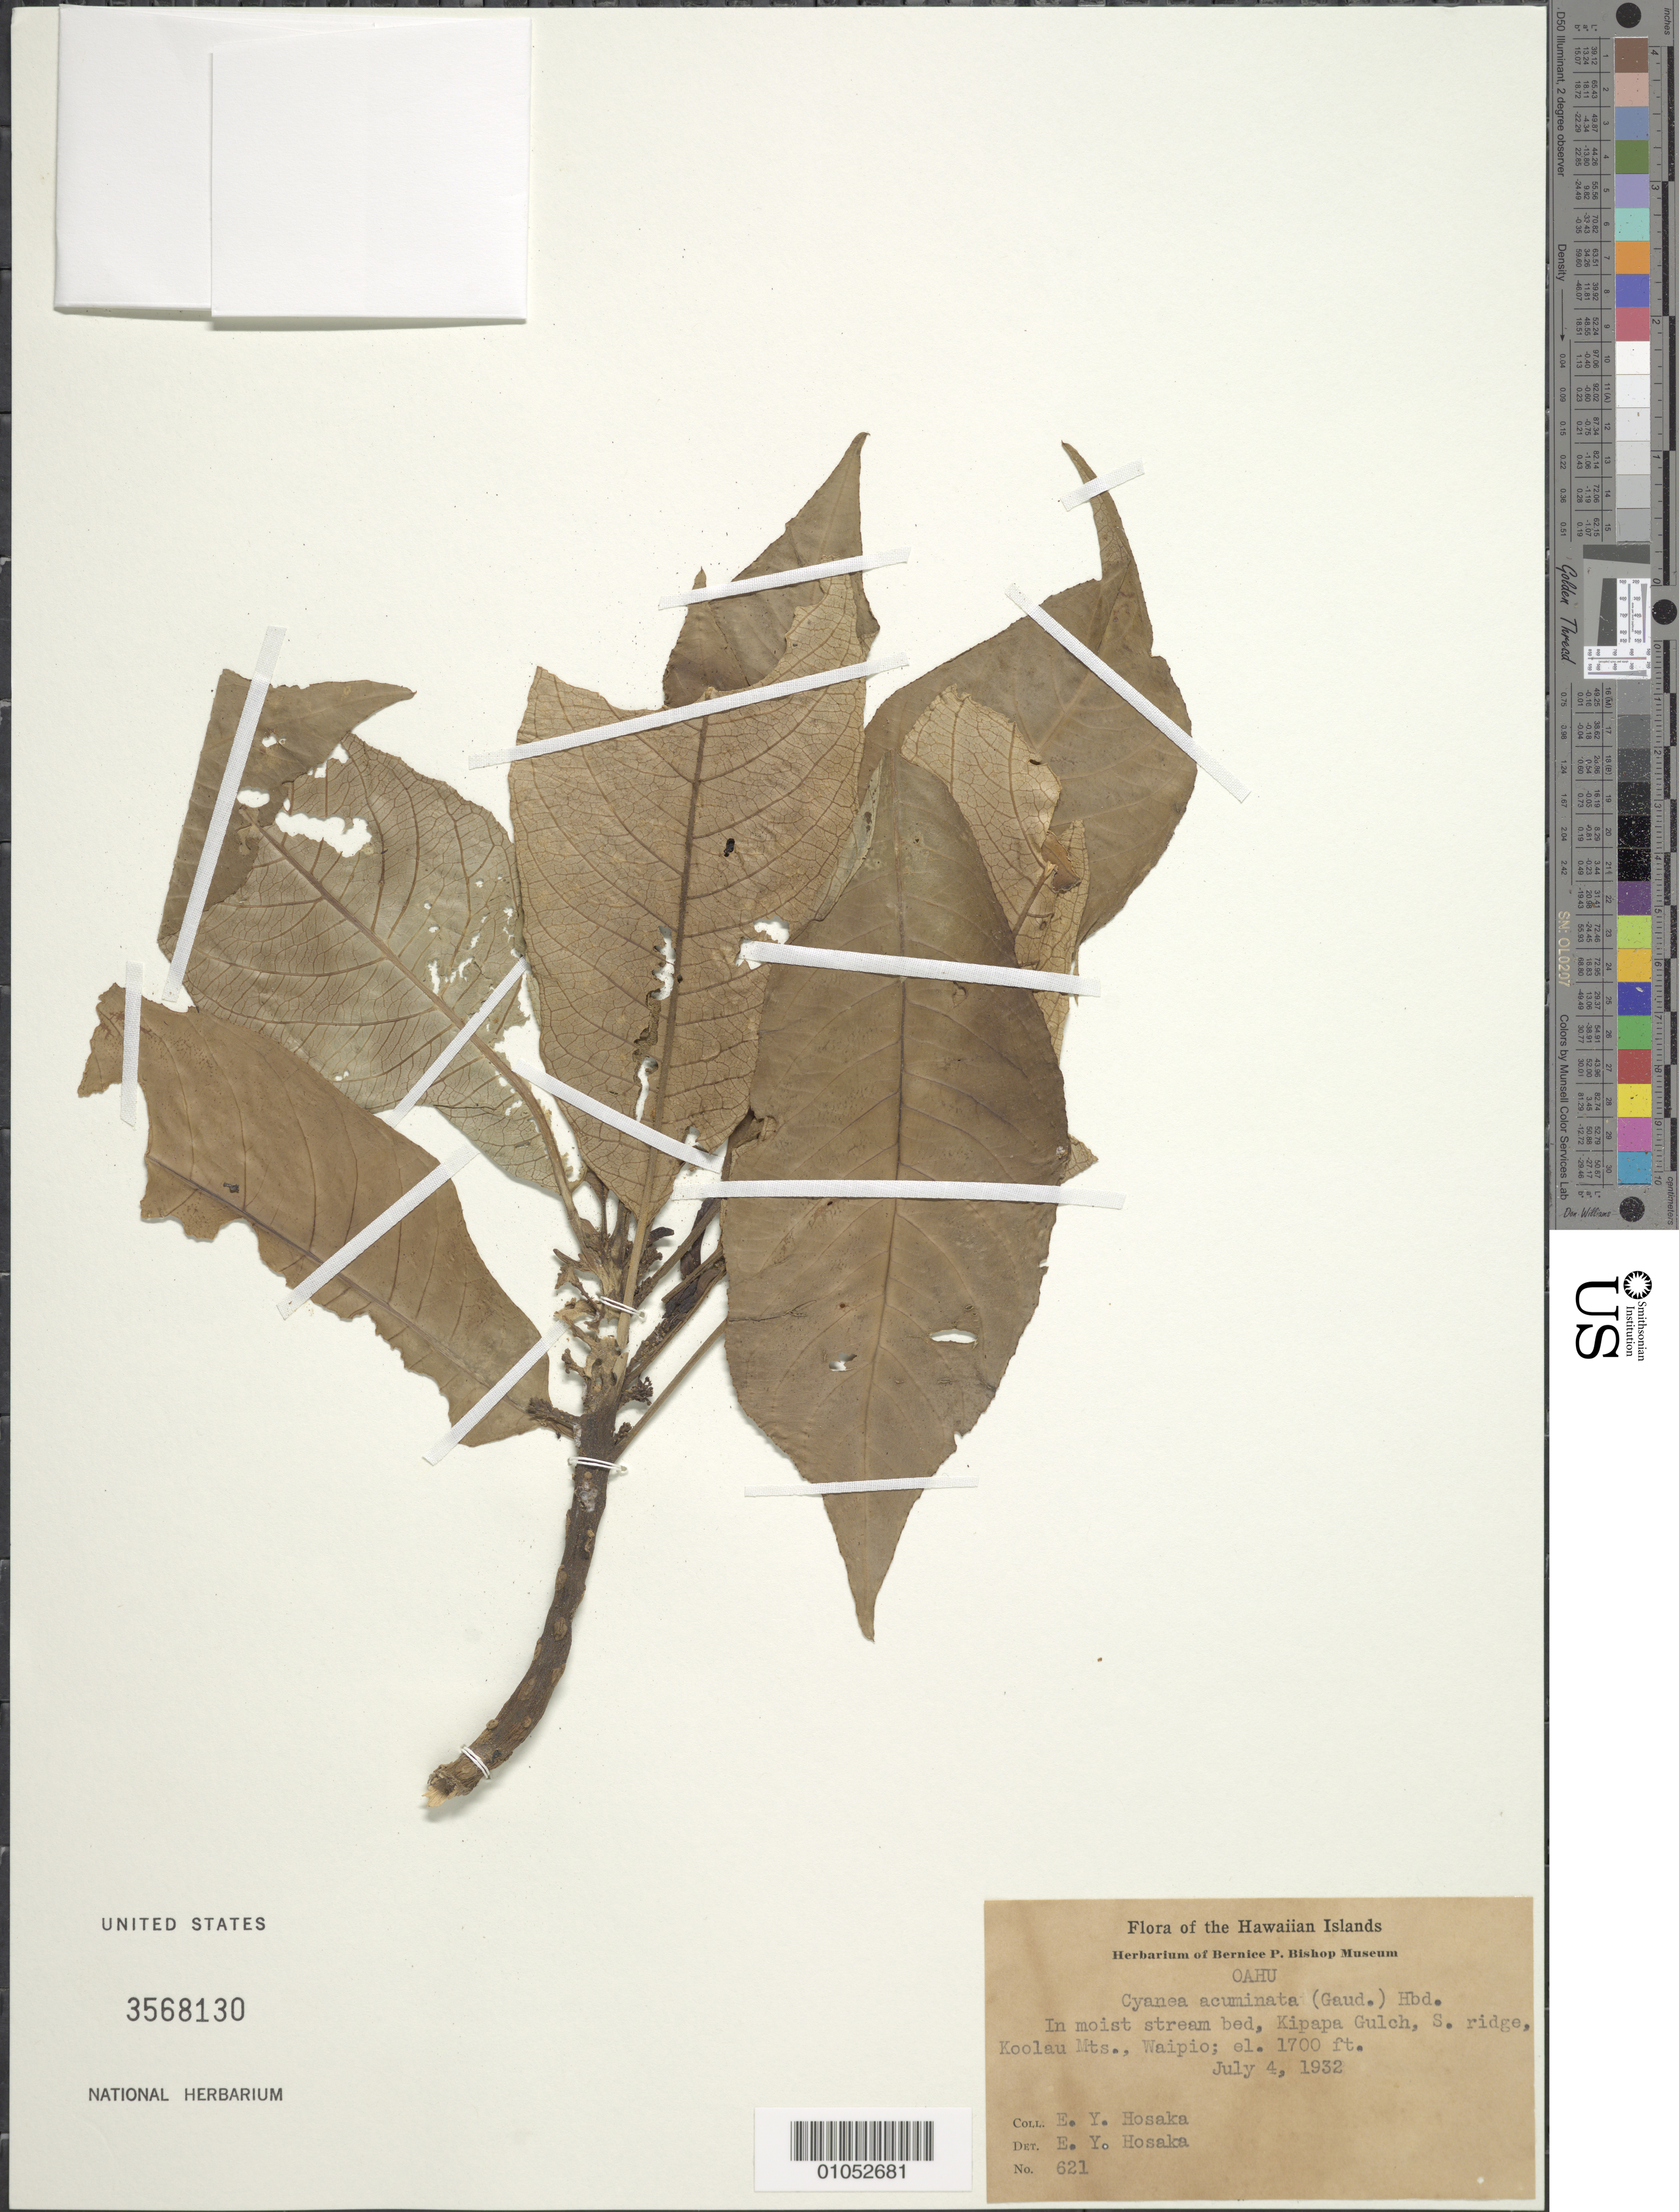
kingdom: Plantae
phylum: Tracheophyta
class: Magnoliopsida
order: Asterales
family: Campanulaceae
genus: Cyanea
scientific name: Cyanea acuminata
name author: (Gaudich.) Hillebr.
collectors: E. Y. Hosaka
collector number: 621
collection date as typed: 4 Jul 1932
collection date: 1932-07-04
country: United States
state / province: Hawaii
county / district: Honolulu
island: Oahu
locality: In moist stream bed, Kipapa Gulch, S. ridge, Koolau Mts., Waipio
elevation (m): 518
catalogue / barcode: US 3568130